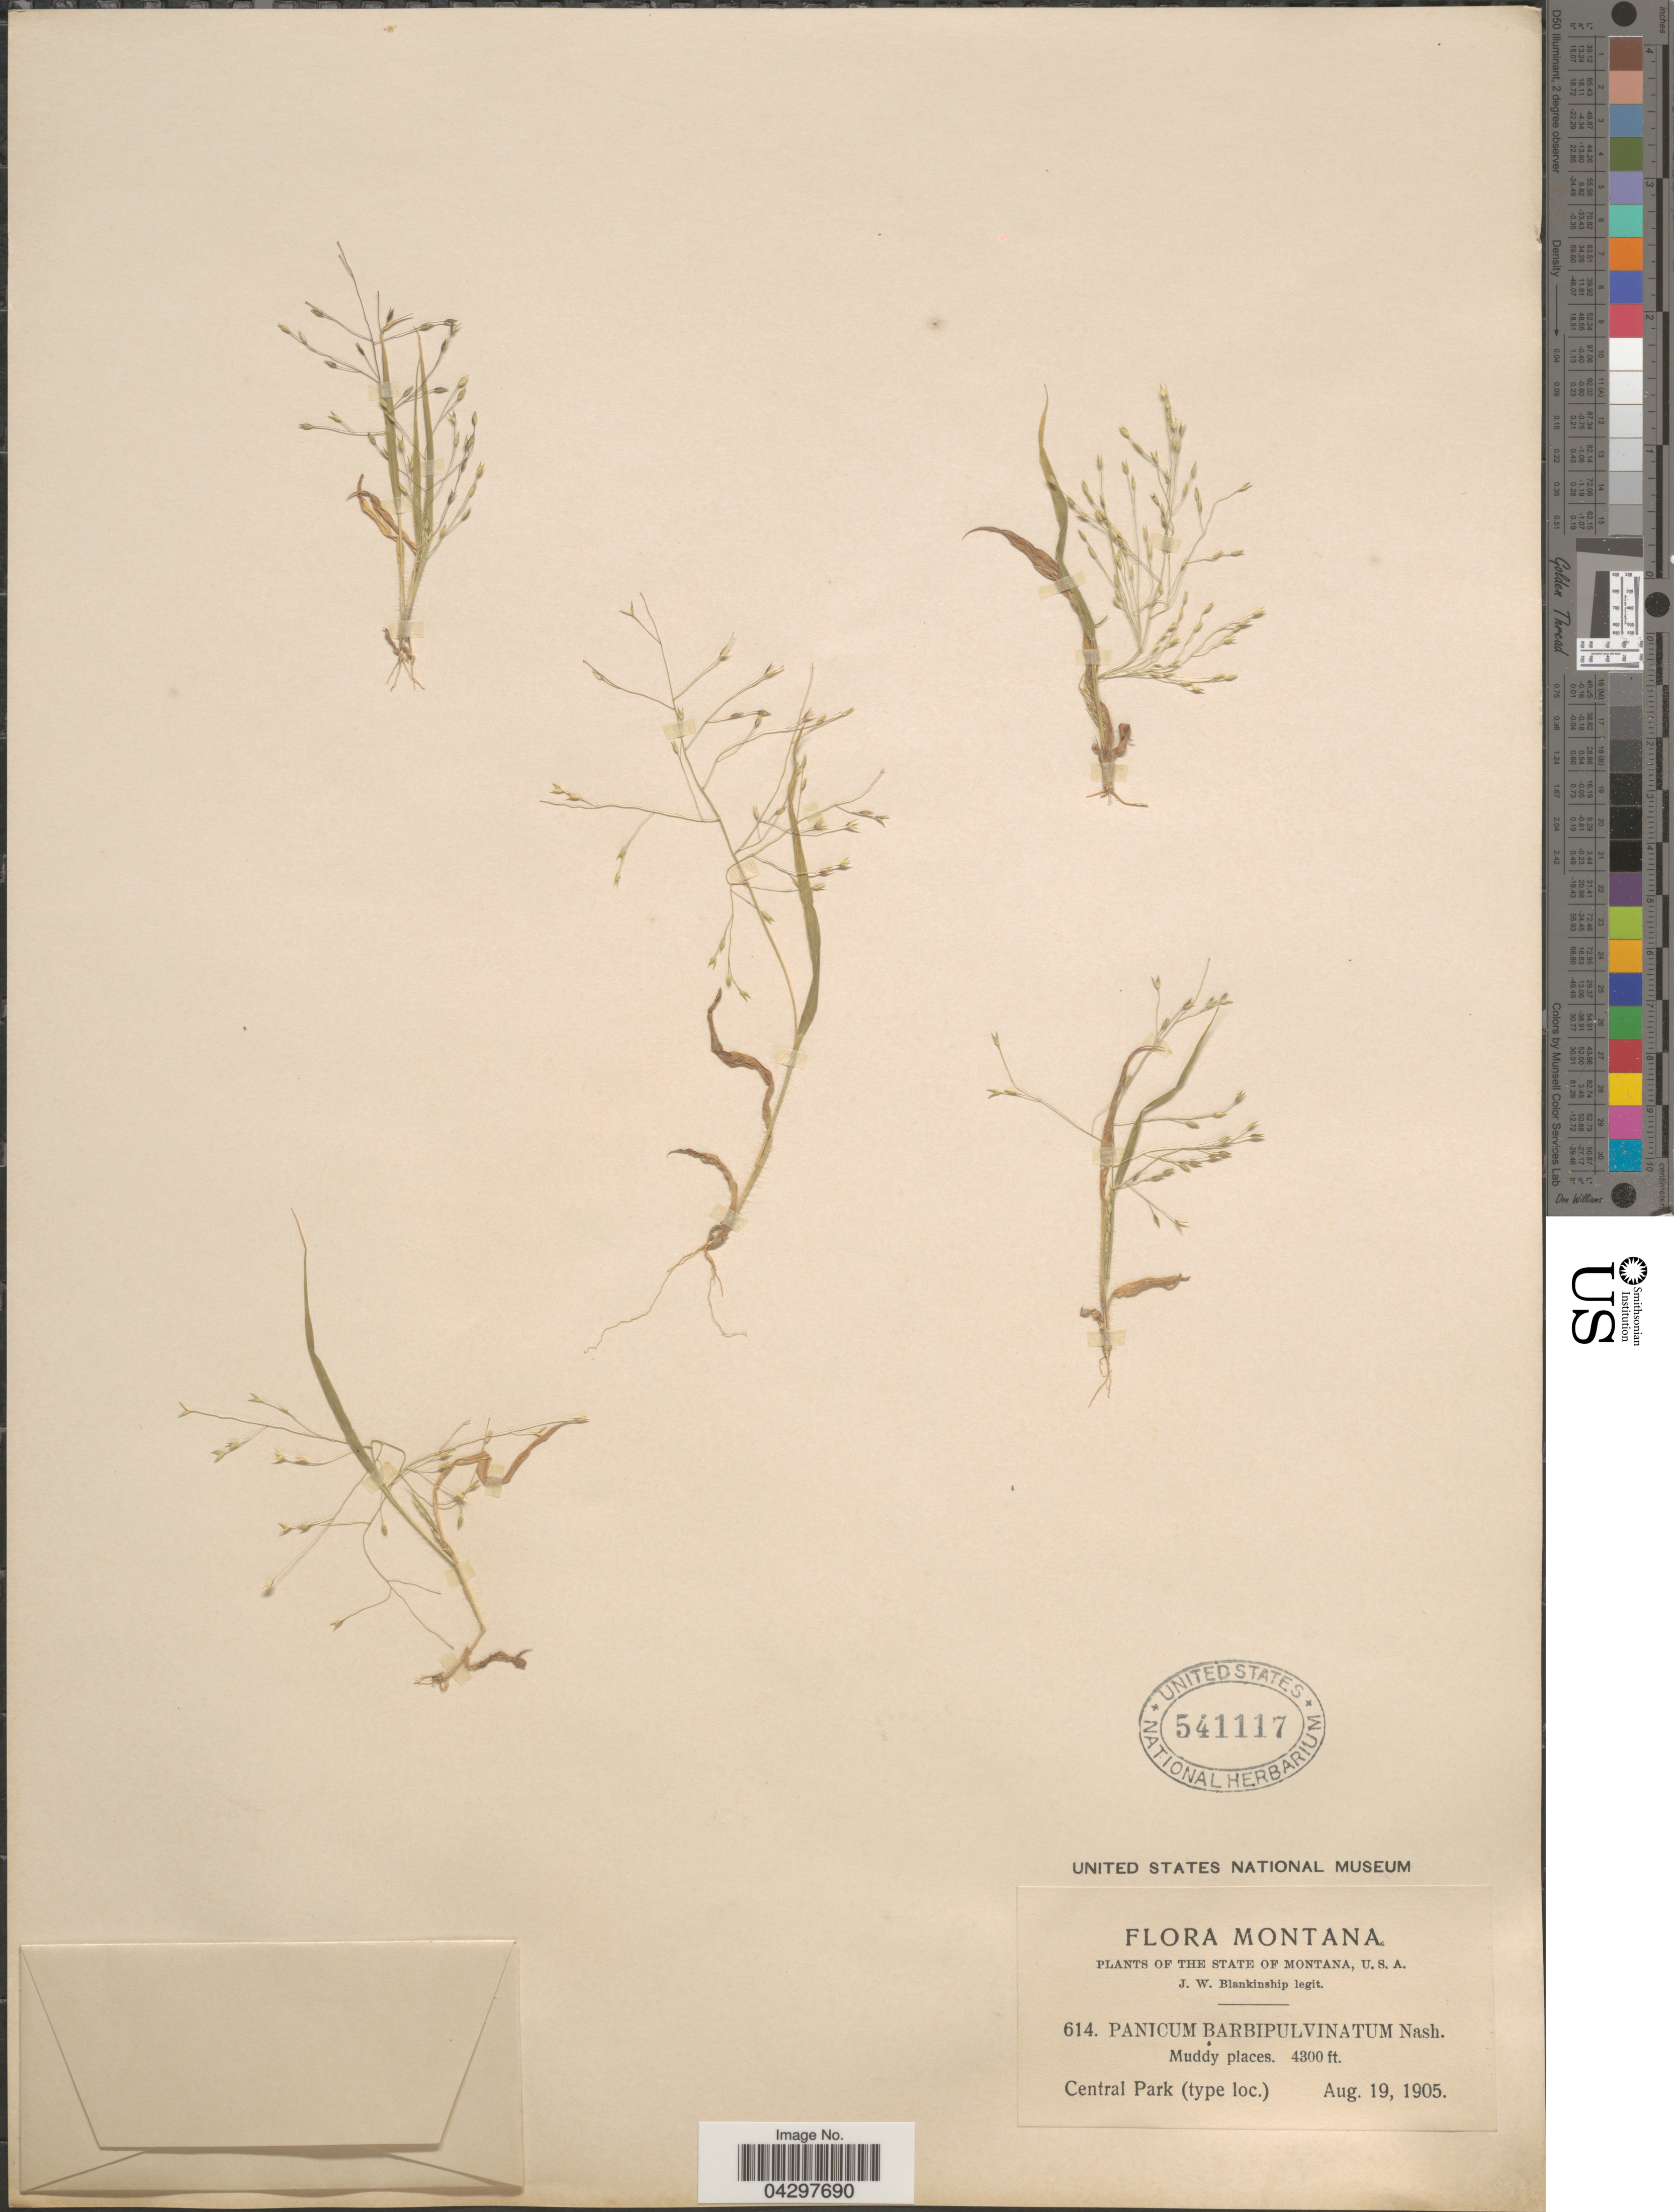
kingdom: Plantae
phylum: Tracheophyta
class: Liliopsida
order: Poales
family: Poaceae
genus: Panicum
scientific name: Panicum capillare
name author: L.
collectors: J. W. Blankinship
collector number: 614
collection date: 1905-08-19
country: United States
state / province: Montana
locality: Muddy Places. Central Park.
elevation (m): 1311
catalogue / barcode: US 541117